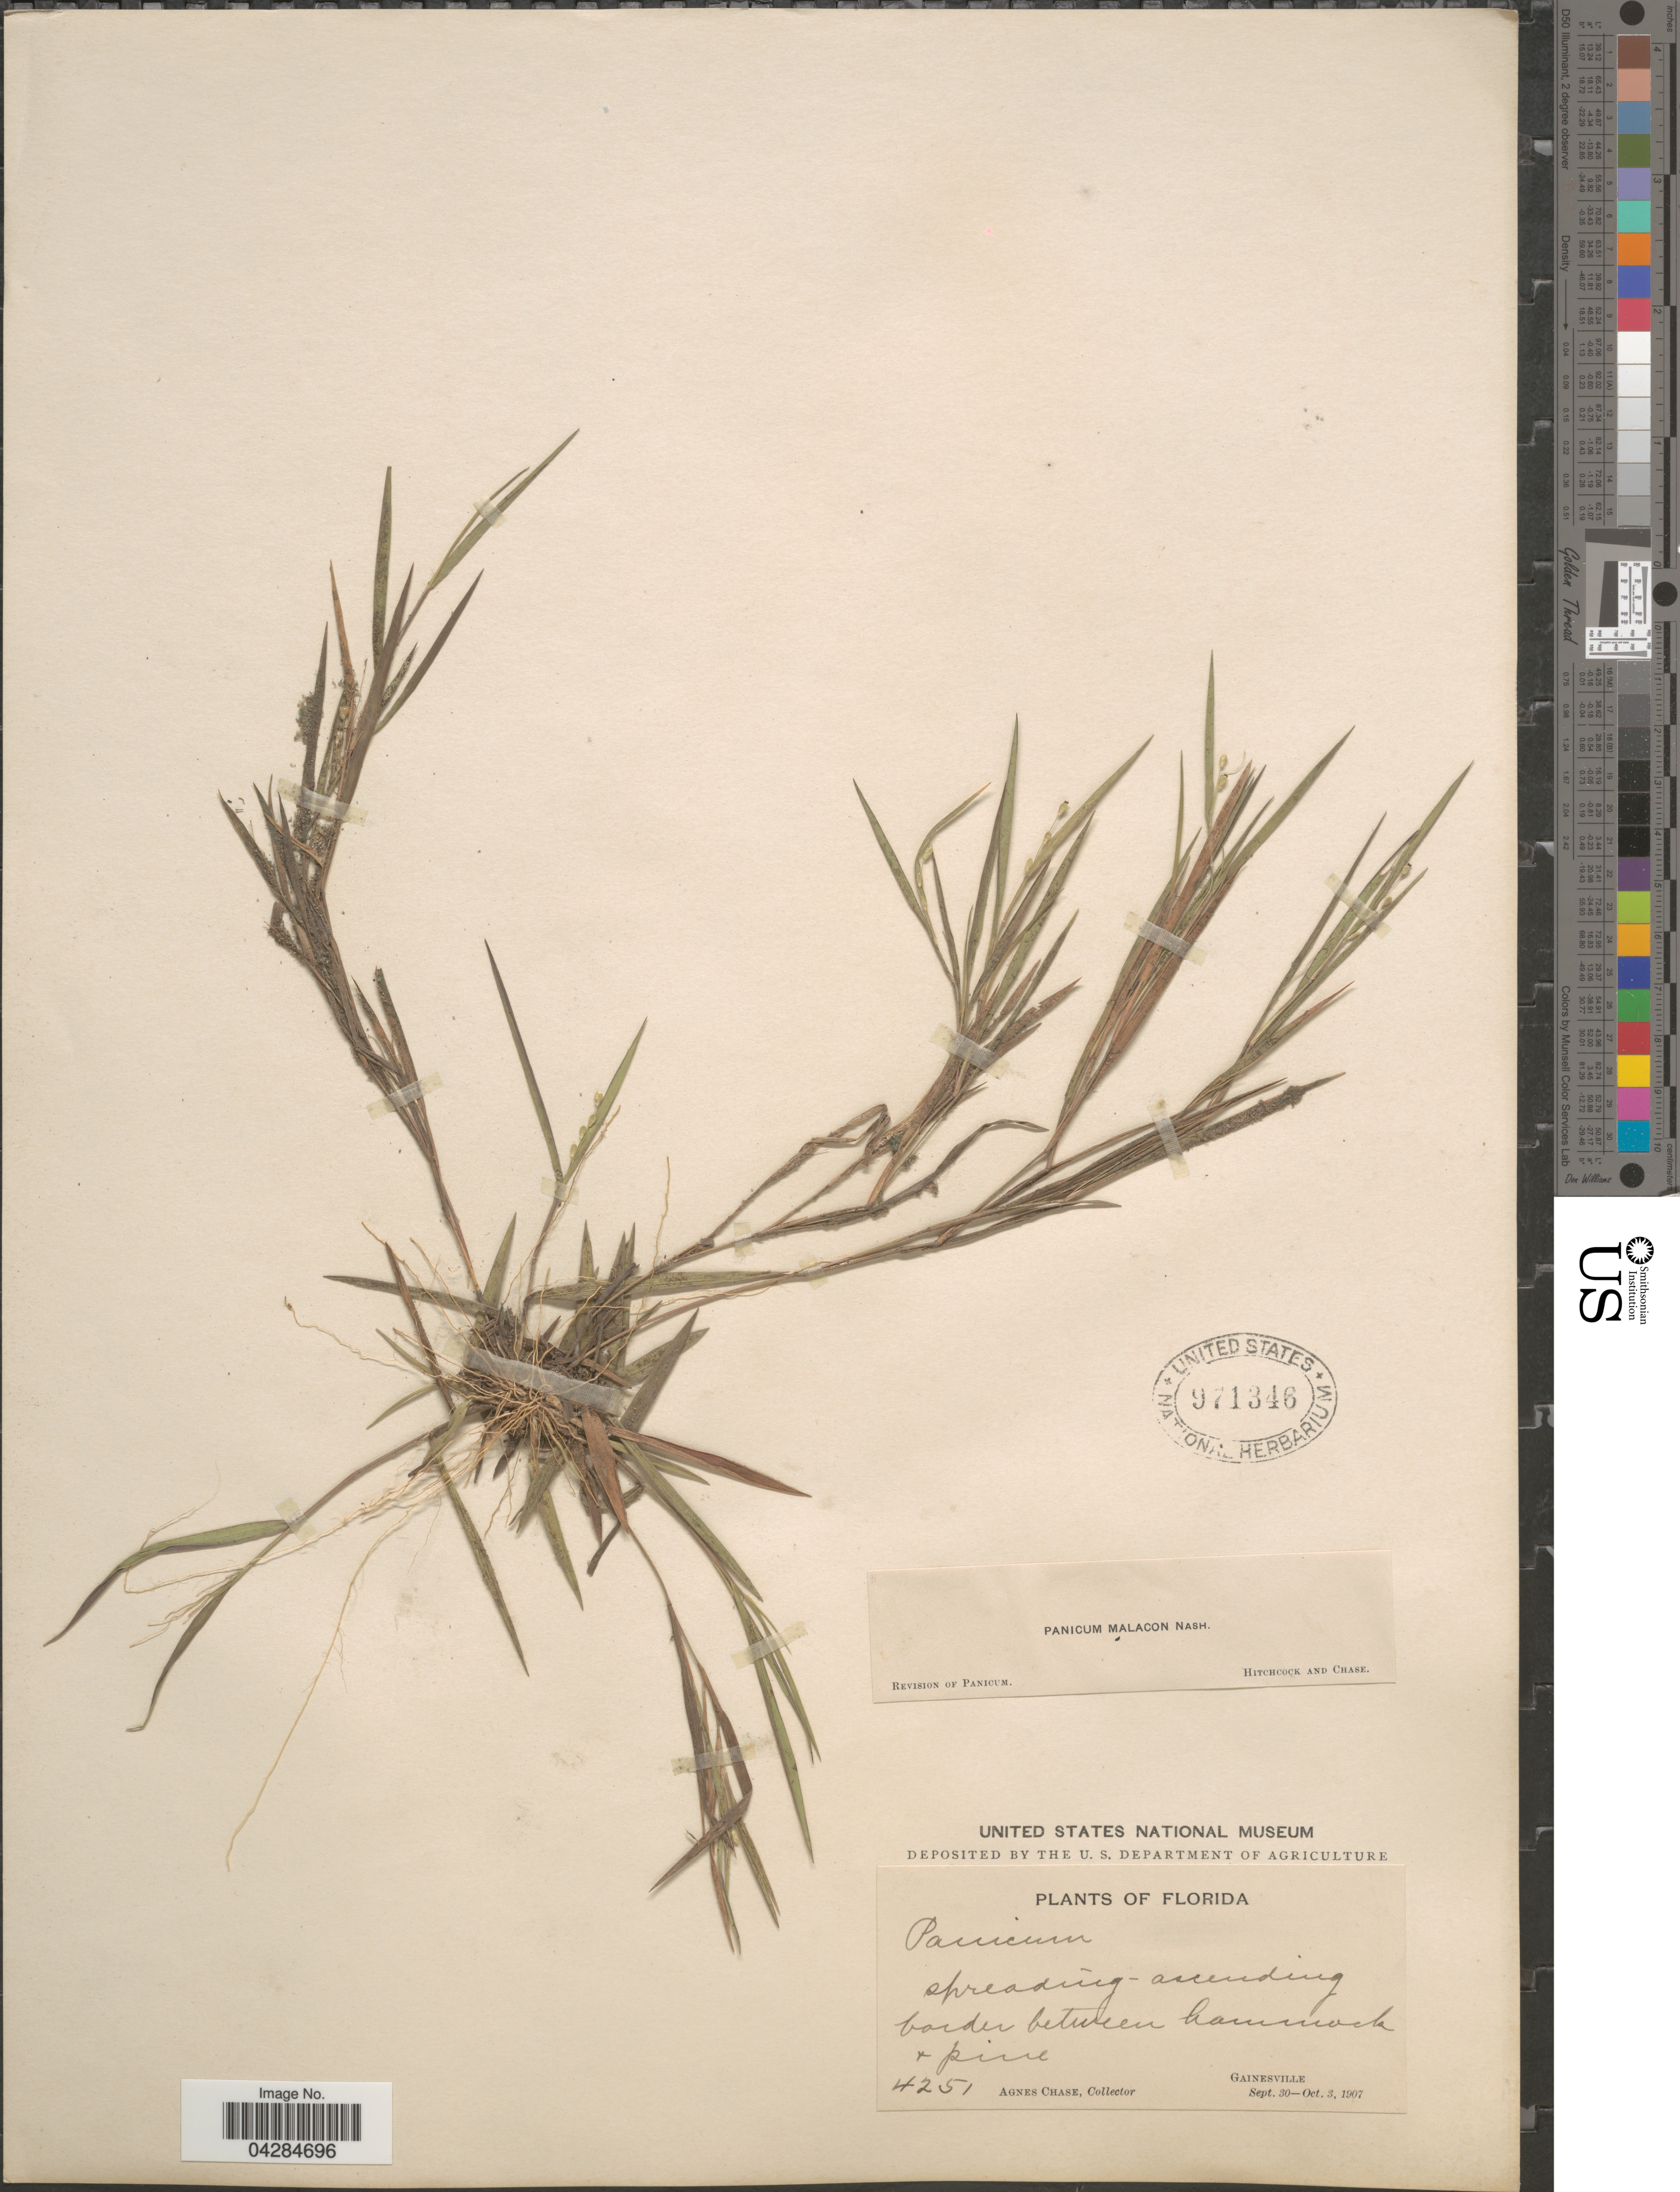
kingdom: Plantae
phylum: Tracheophyta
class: Liliopsida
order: Poales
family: Poaceae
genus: Dichanthelium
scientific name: Dichanthelium ovale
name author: (Elliott) Gould & C.A. Clark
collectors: A. Chase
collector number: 4251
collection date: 1907-09-30/1907-10-03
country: United States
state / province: Florida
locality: Spreading - ascending border between hammock & pine Gainesville.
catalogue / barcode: US 971346